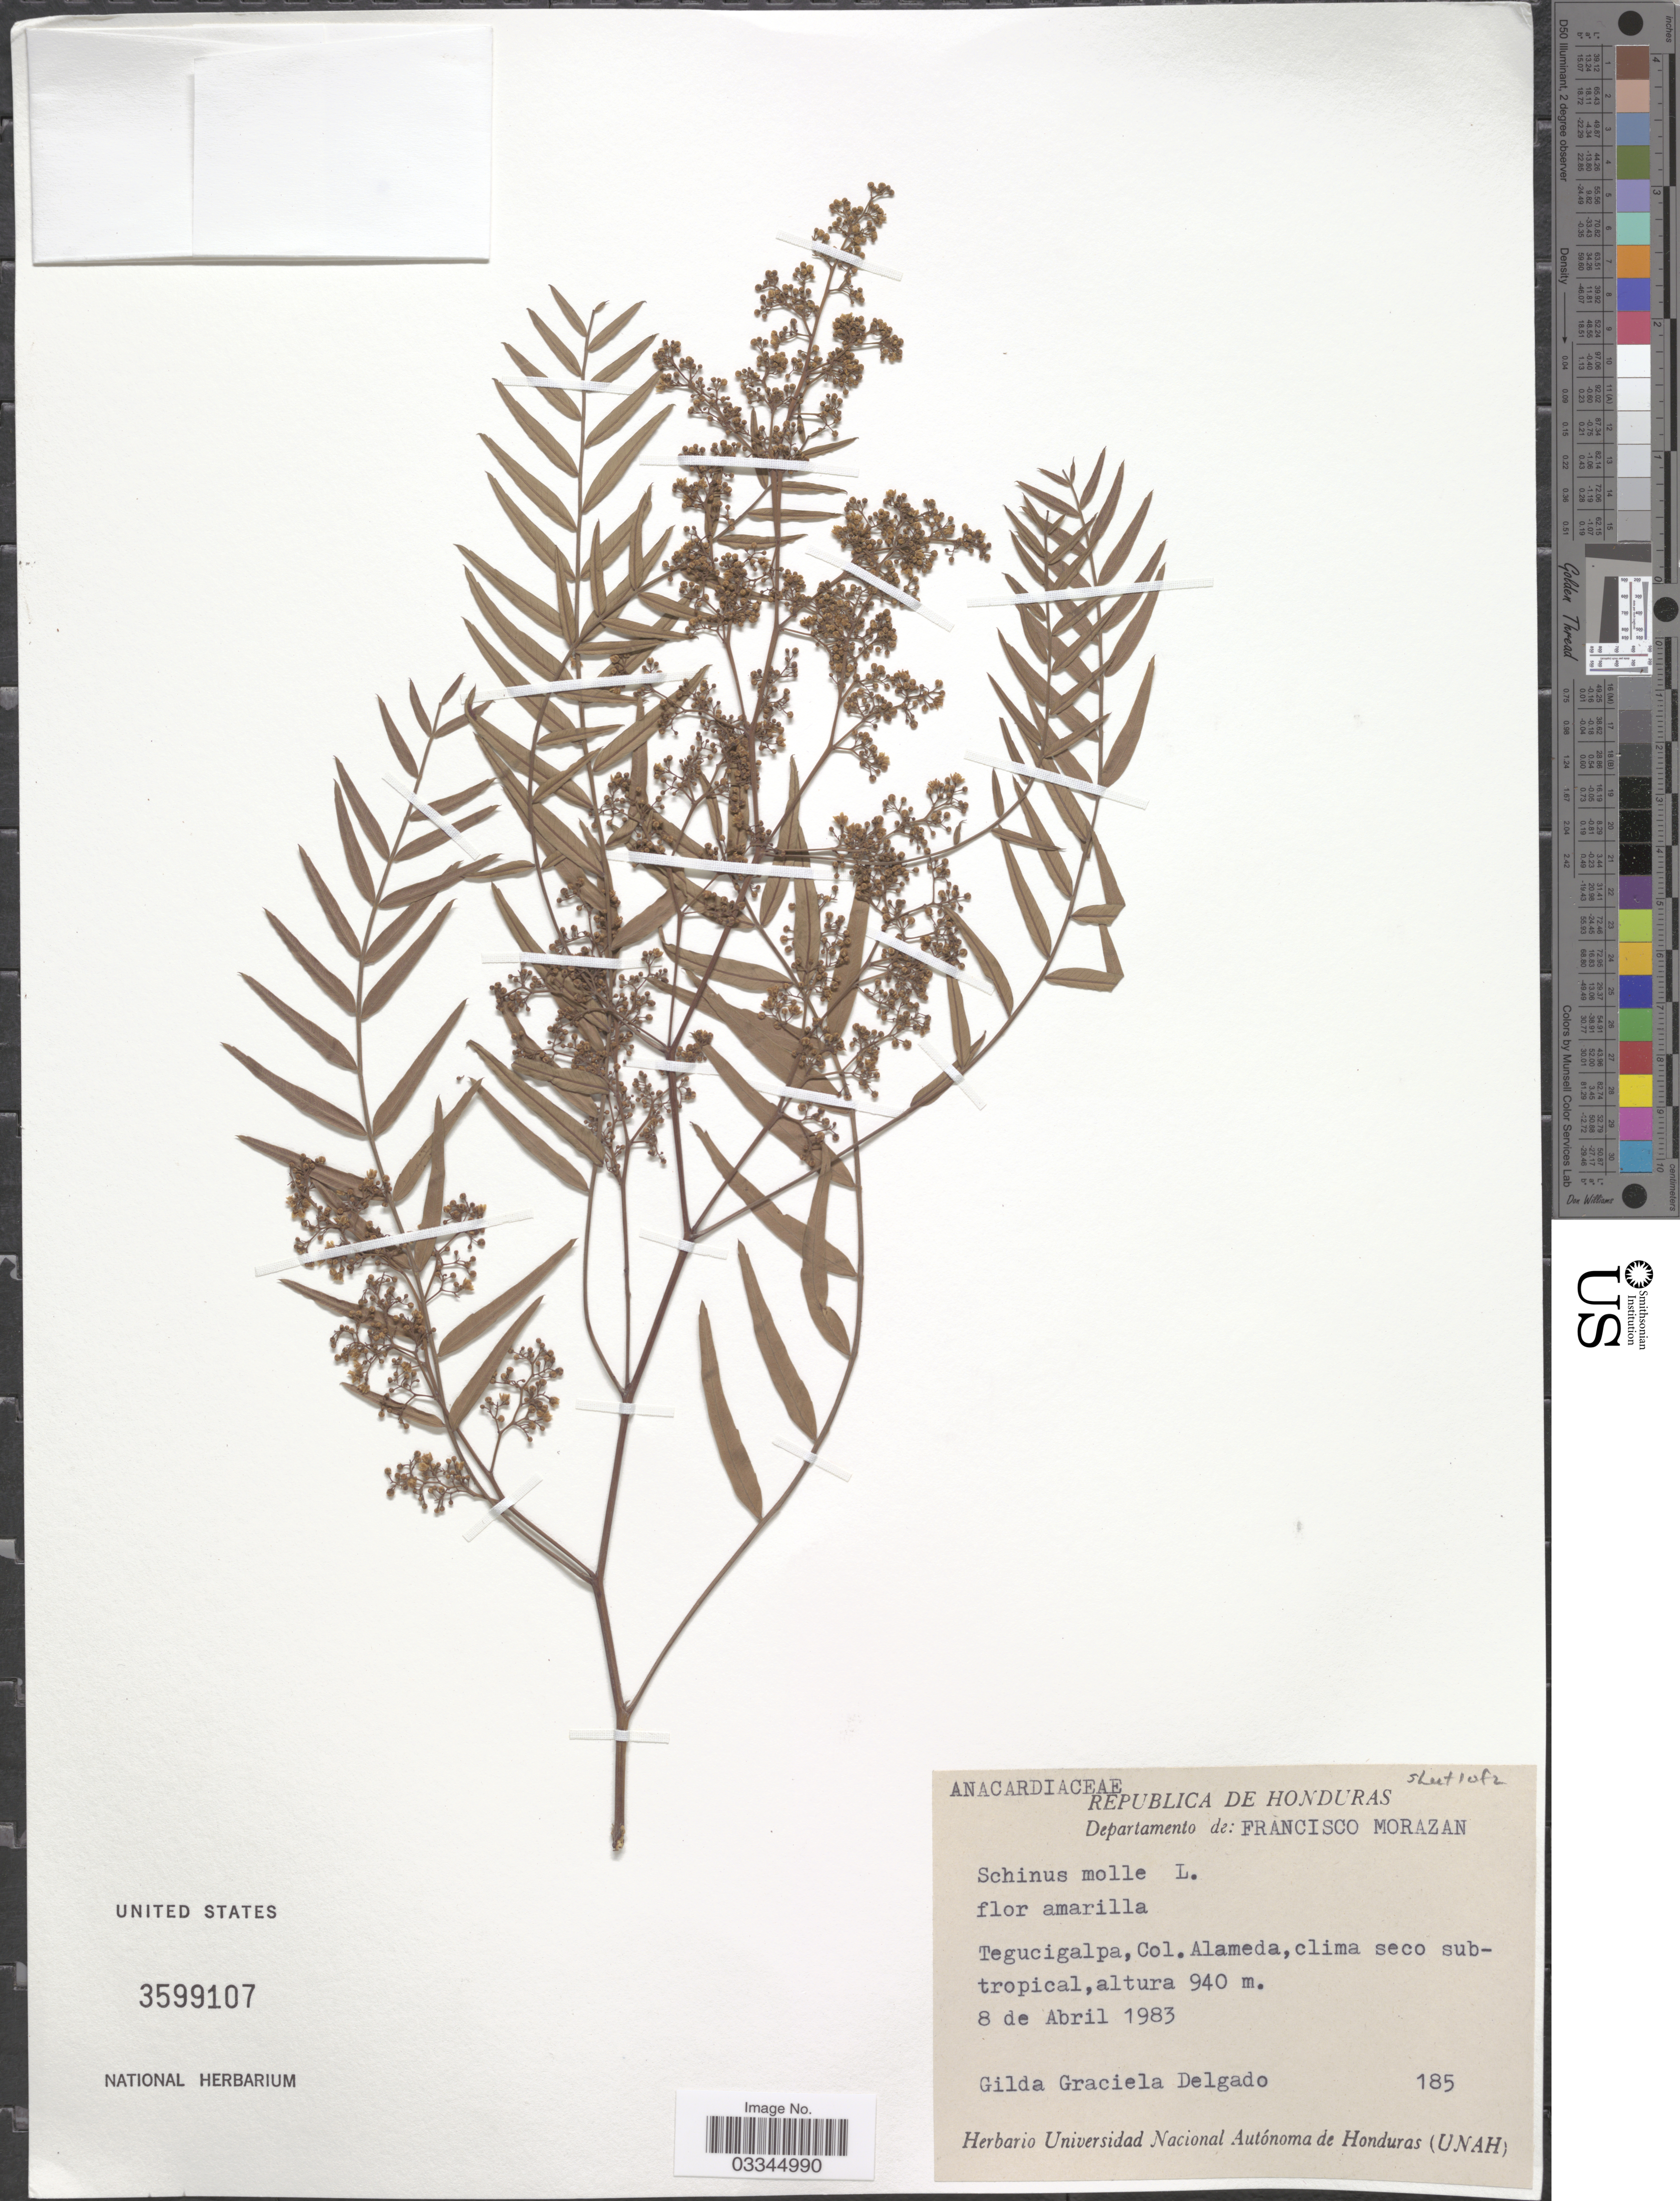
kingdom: Plantae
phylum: Tracheophyta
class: Magnoliopsida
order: Sapindales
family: Anacardiaceae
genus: Schinus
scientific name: Schinus areira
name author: L.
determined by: Mitchell, John D.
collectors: G. G. Delgado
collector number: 185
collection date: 1983-04-08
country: Honduras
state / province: Fco. Morazán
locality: Departamento de: Francisco Morazan. Tegucigalpa, Col. Alameda.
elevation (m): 940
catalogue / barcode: US 3599107